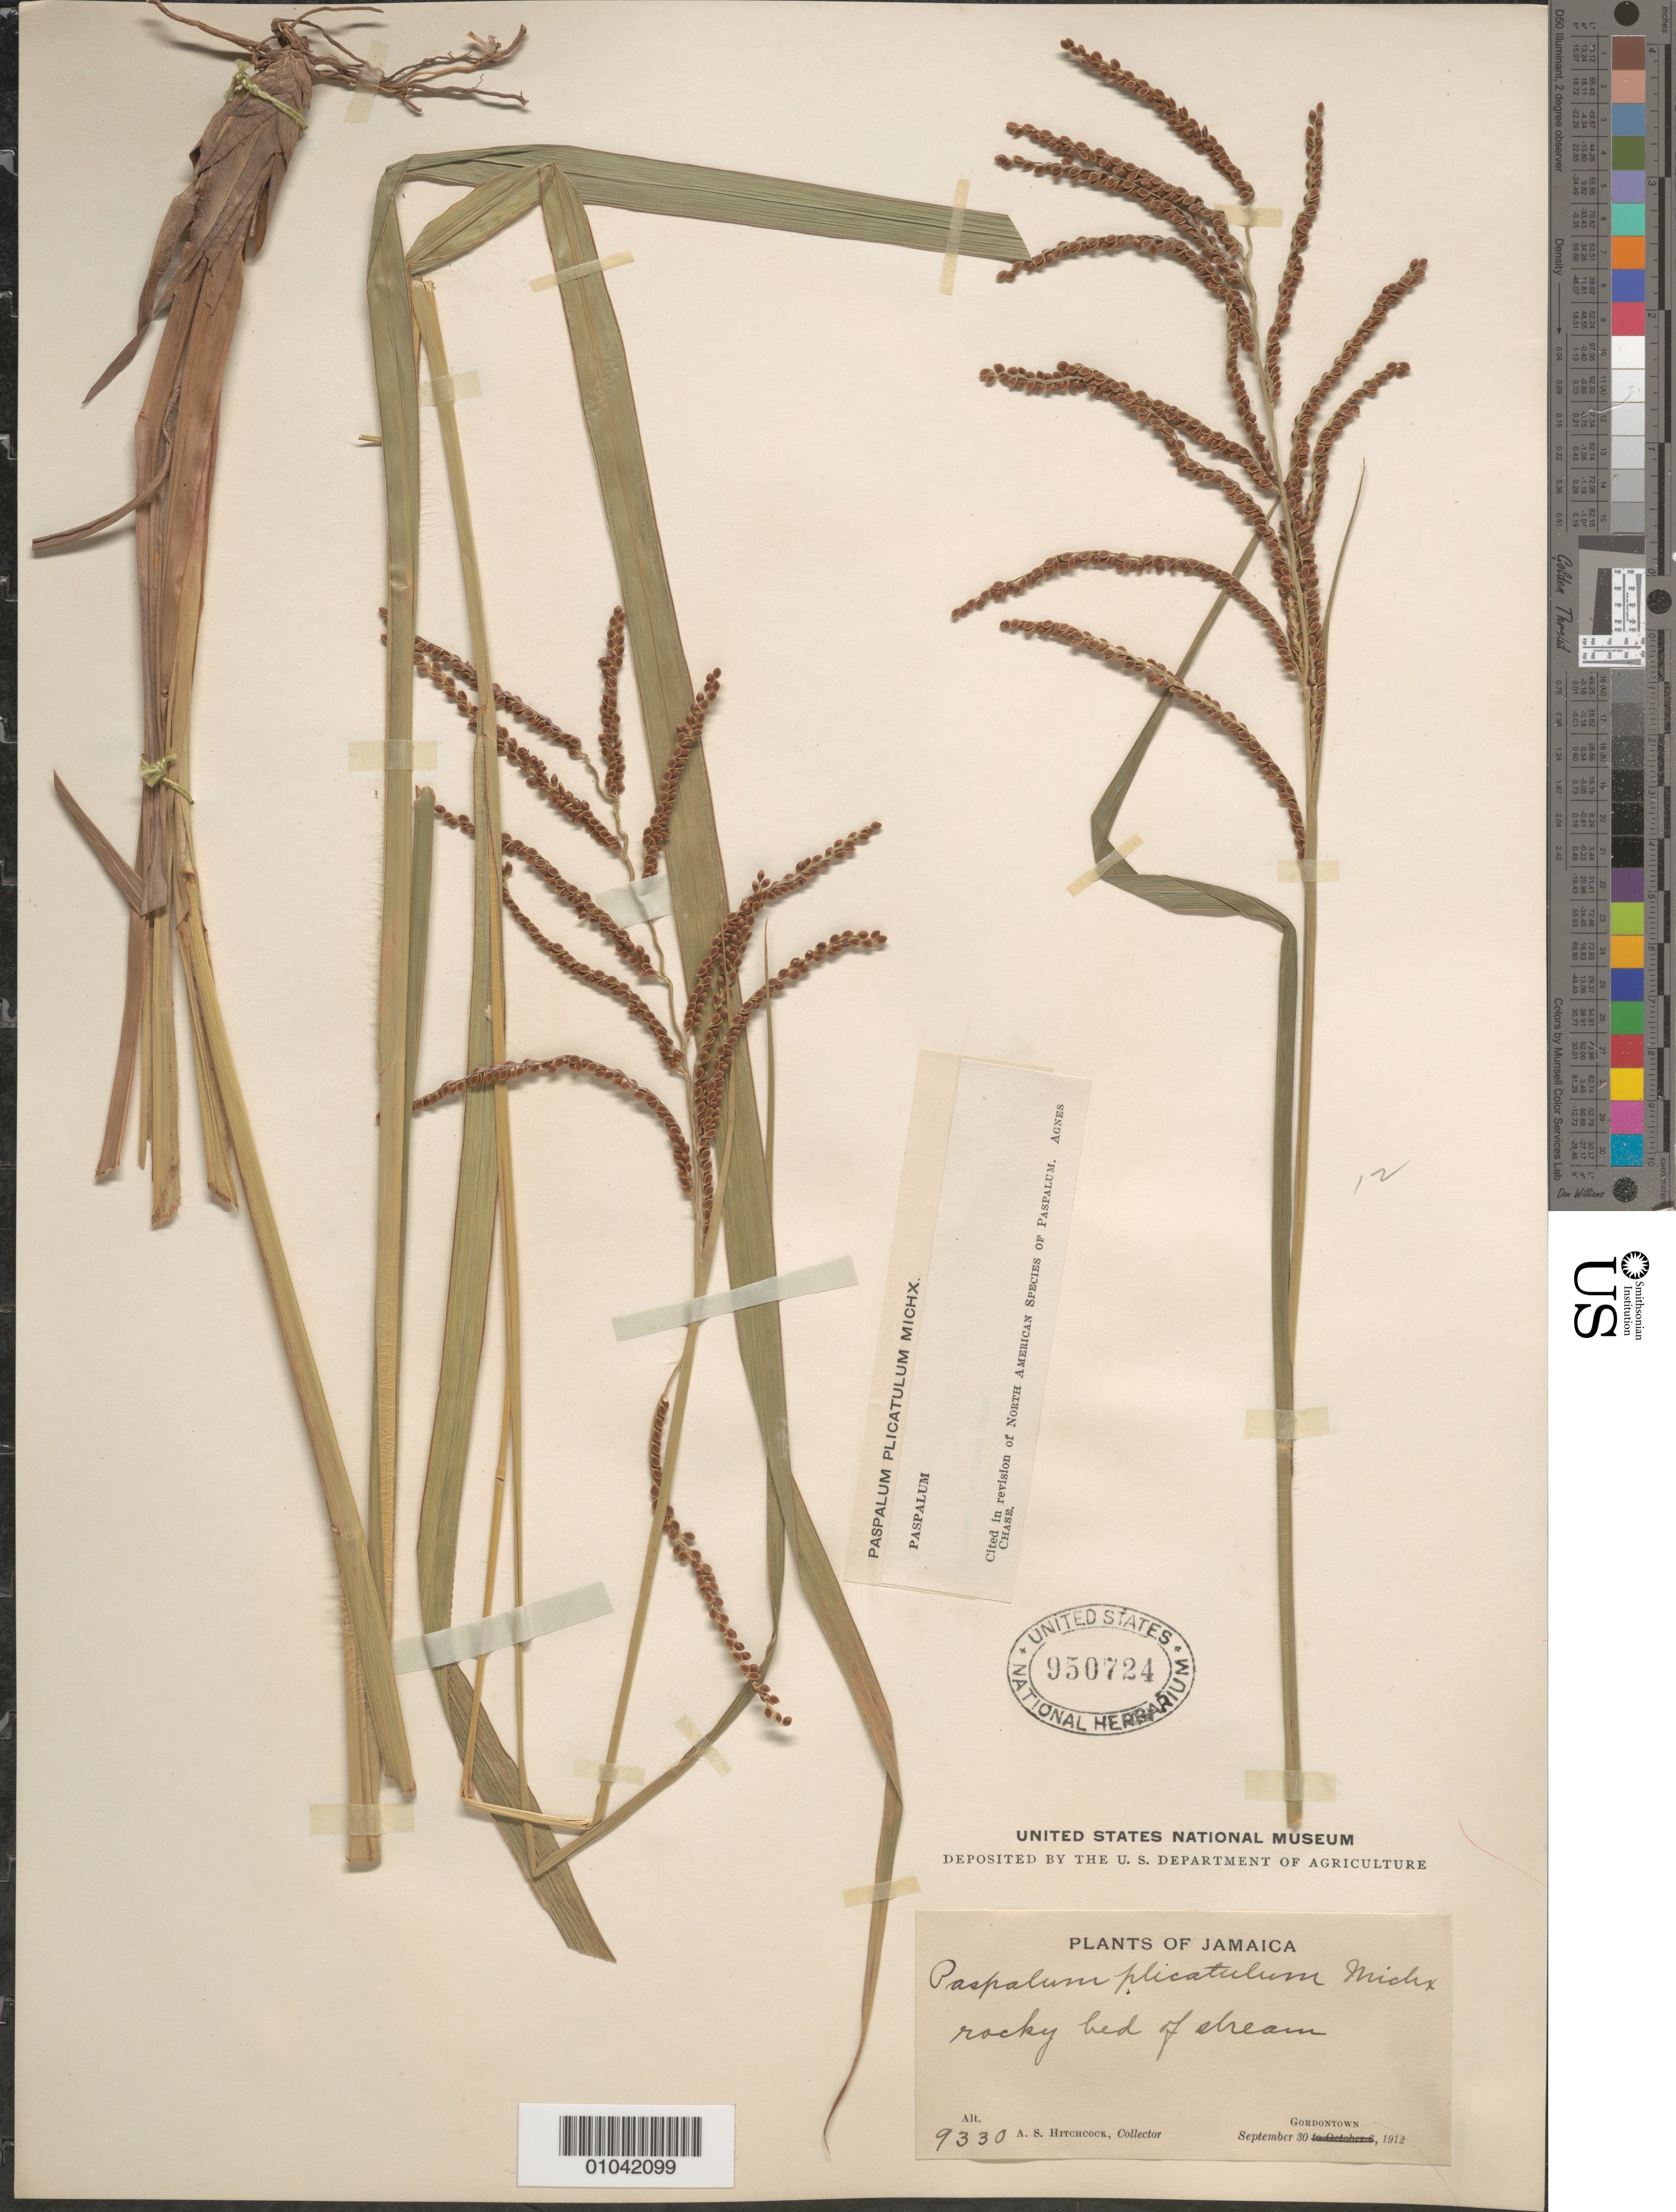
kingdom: Plantae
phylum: Tracheophyta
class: Liliopsida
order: Poales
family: Poaceae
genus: Paspalum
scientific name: Paspalum plicatulum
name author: Michx.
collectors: A. S. Hitchcock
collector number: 9330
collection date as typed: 30 Sep 1912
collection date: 1912-09-30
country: Jamaica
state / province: Saint Andrew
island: Jamaica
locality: Gordontown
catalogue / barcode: US 950724